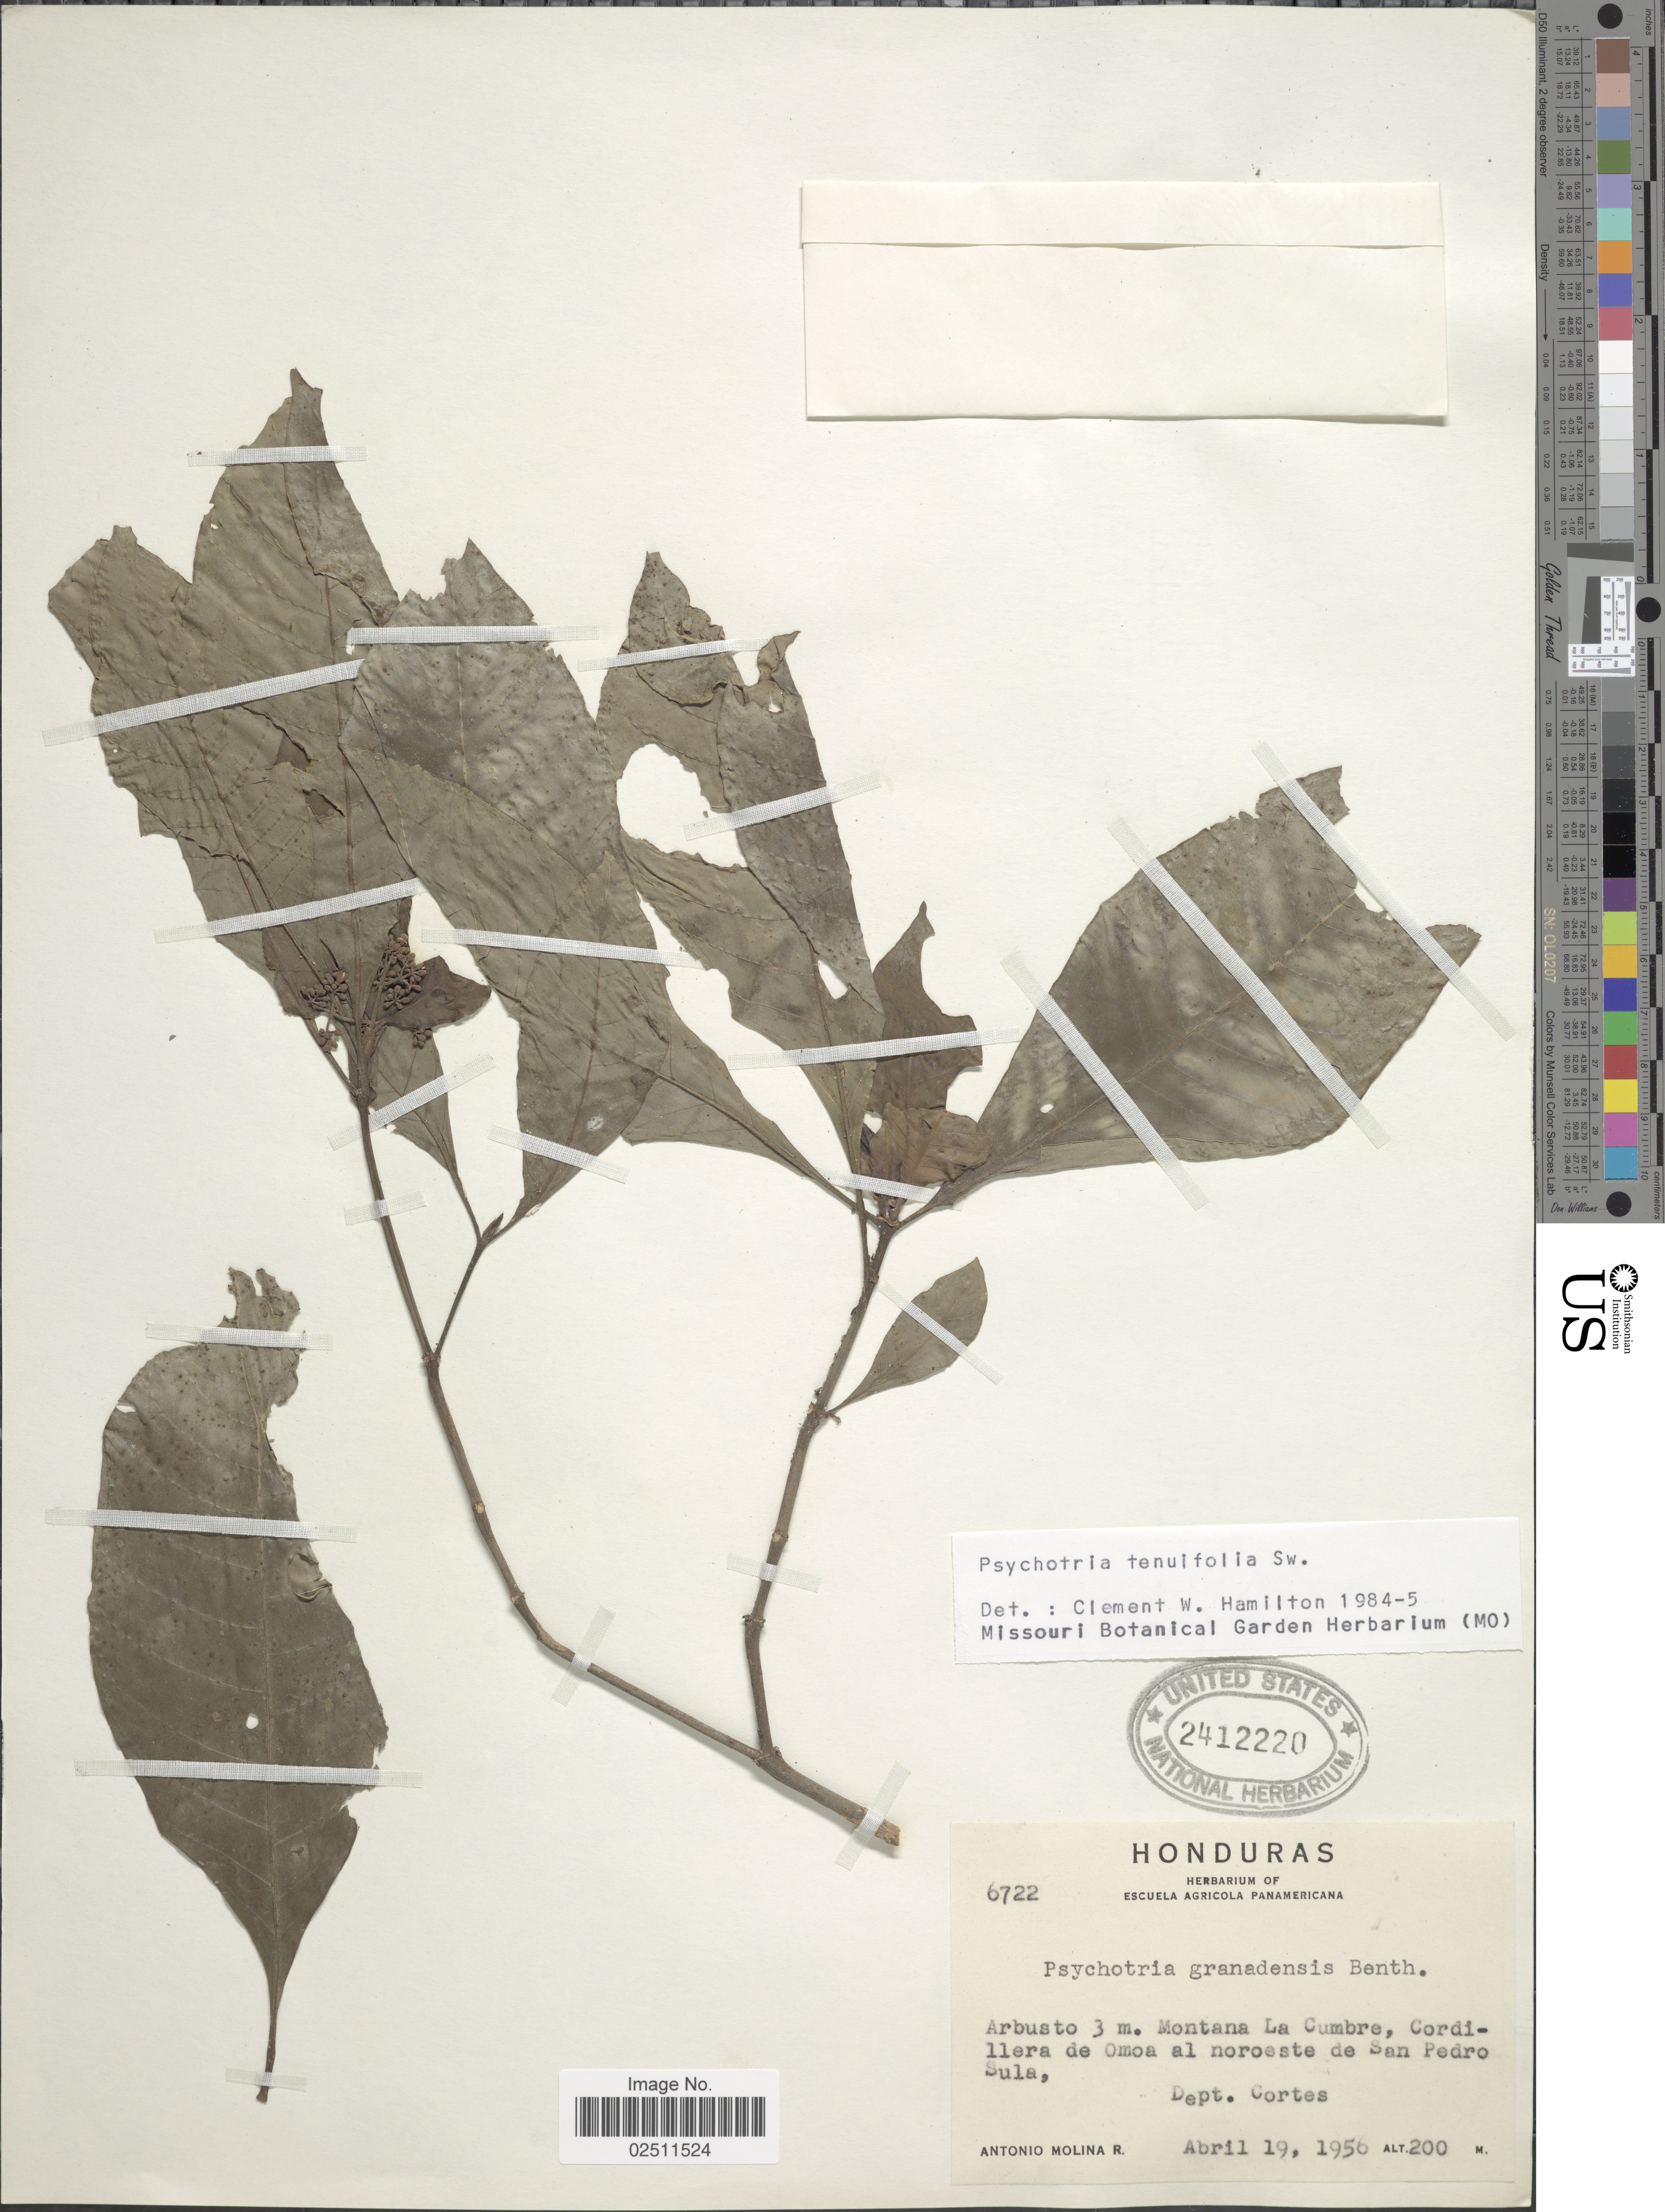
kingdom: Plantae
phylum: Tracheophyta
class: Magnoliopsida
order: Gentianales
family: Rubiaceae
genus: Psychotria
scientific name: Psychotria tenuifolia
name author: Sw.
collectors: A. Molina R.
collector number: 6722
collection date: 1956-04-19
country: Honduras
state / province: Cortés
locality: Montana La Cumbre, cordillera de Omoa al noroeste de San Pedro Sula, Dept. Cortes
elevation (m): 200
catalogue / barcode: US 2412220